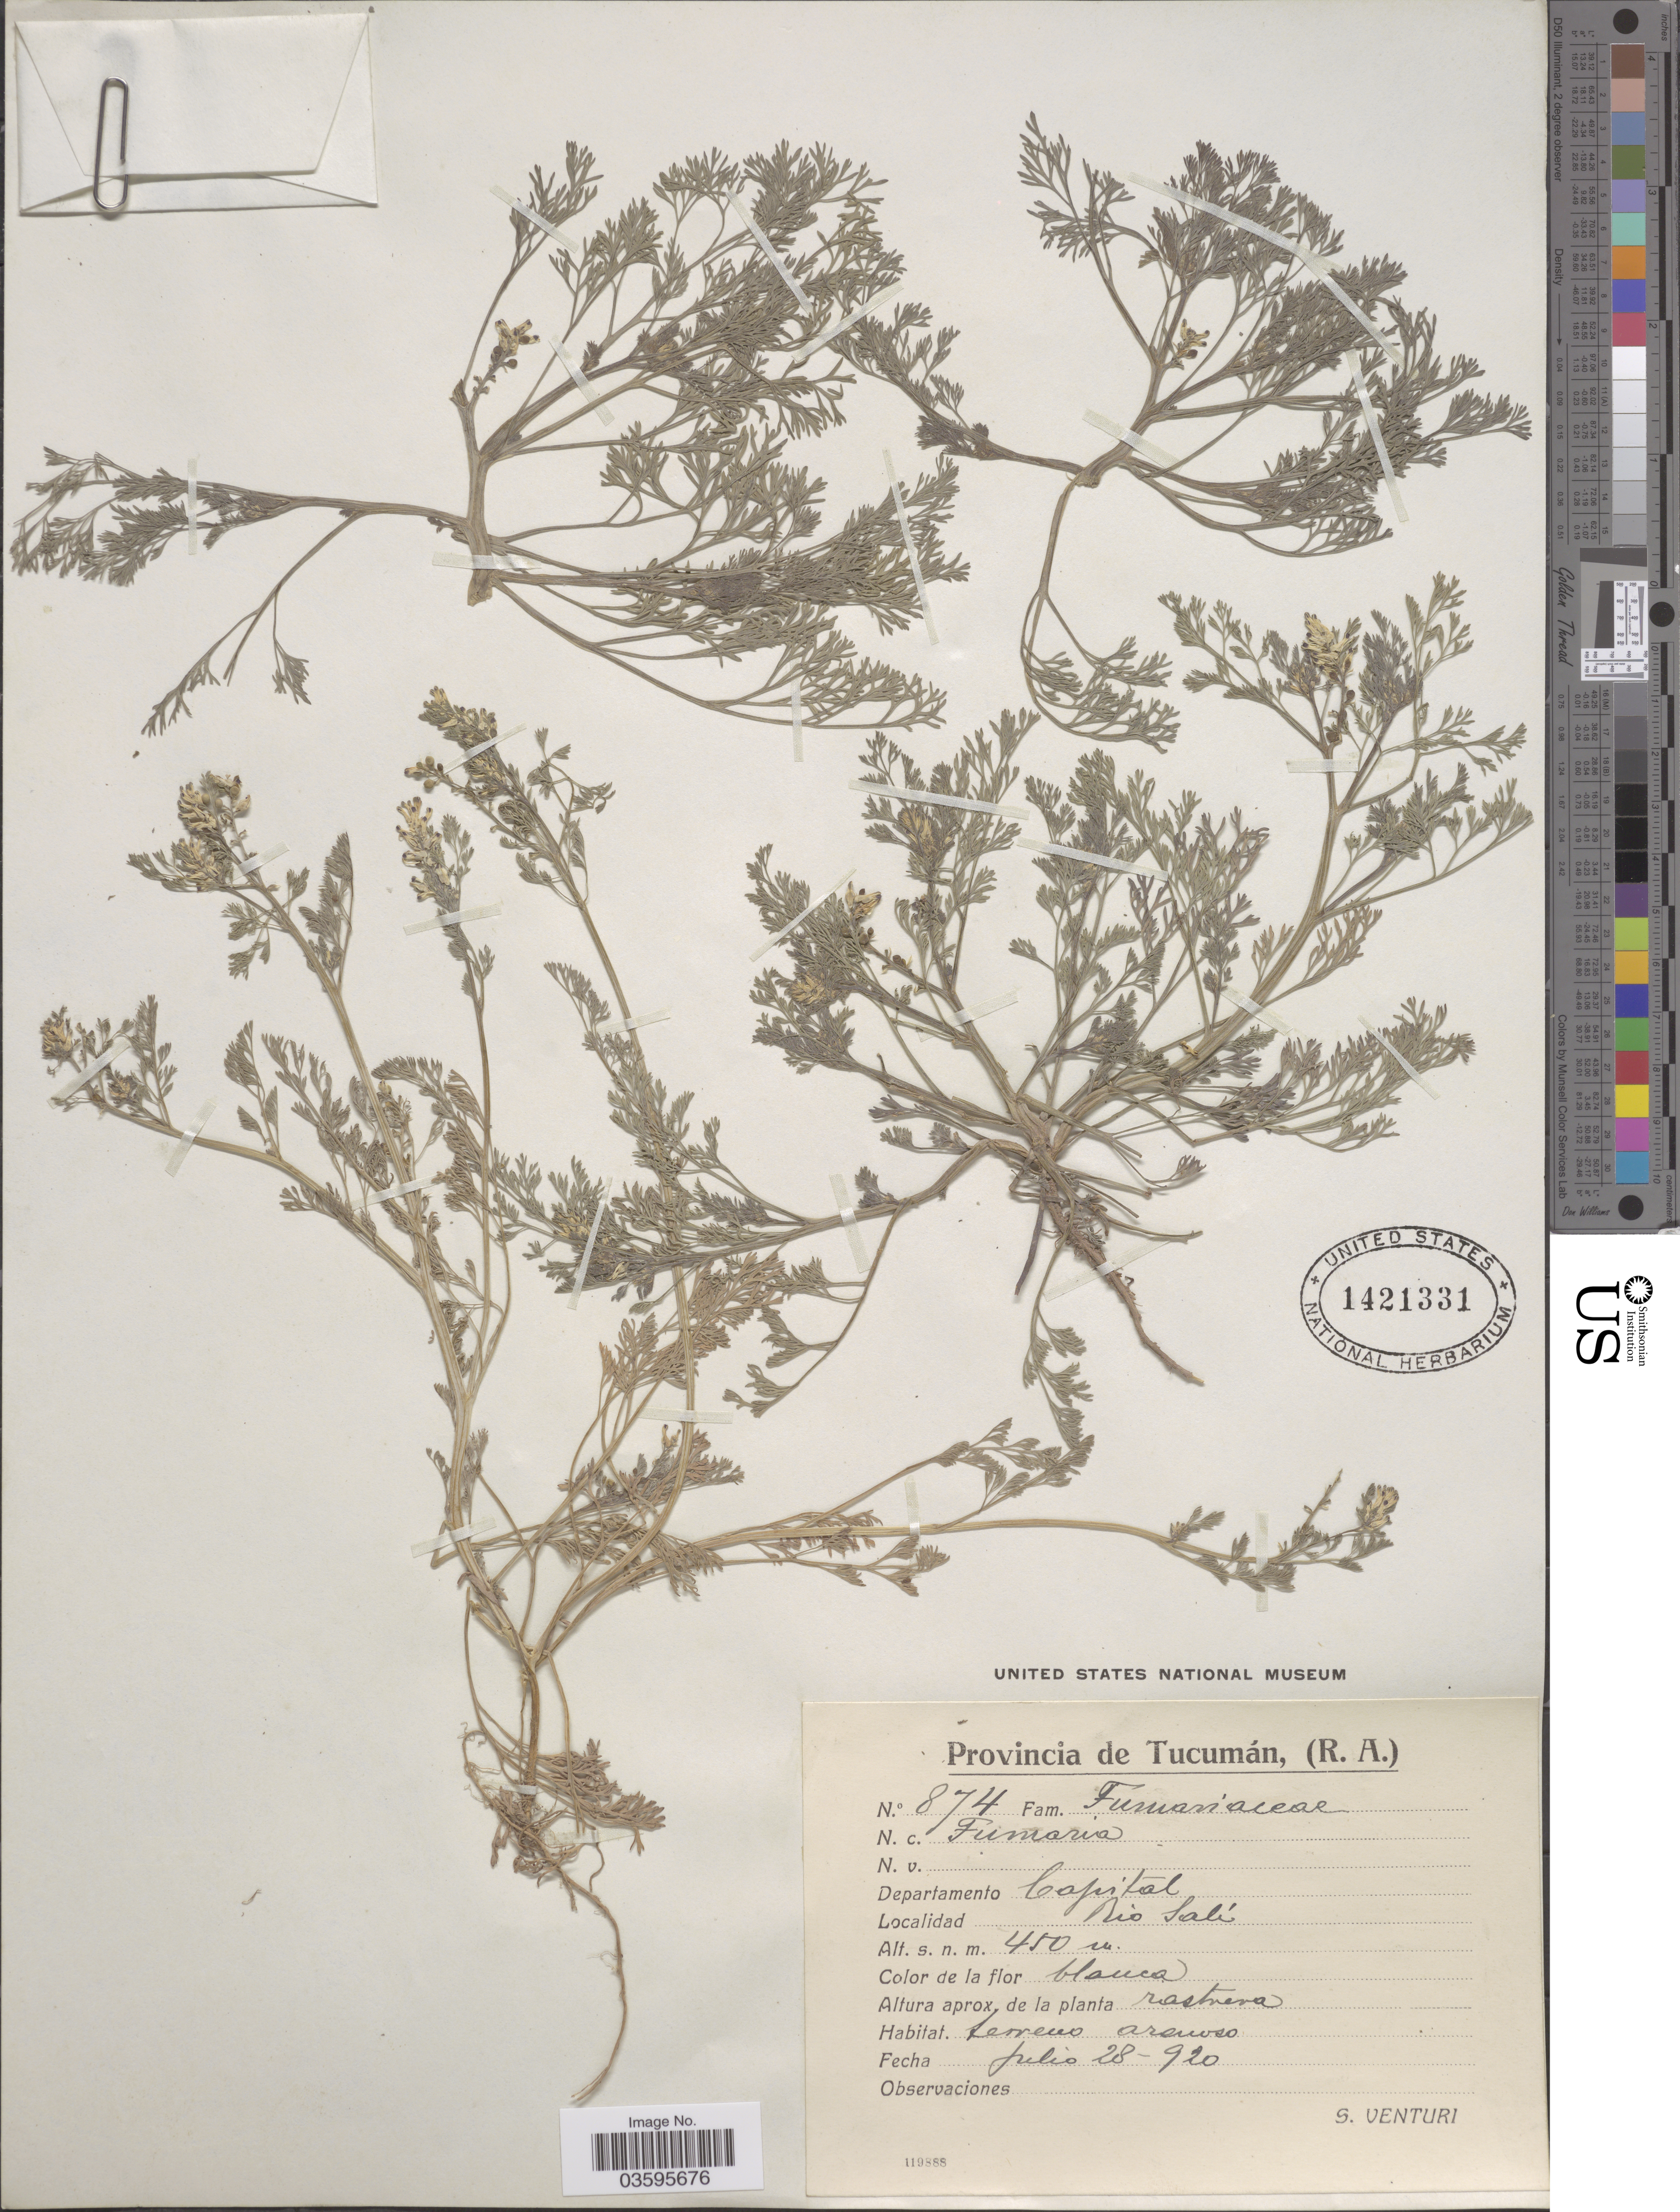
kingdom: Plantae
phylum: Tracheophyta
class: Magnoliopsida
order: Ranunculales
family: Papaveraceae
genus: Fumaria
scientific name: Fumaria sp.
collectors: S. Venturi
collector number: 874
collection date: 1920-07-28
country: Argentina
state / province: Tucuman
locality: Departamento Capital. Rio Salí.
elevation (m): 450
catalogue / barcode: US 1421331